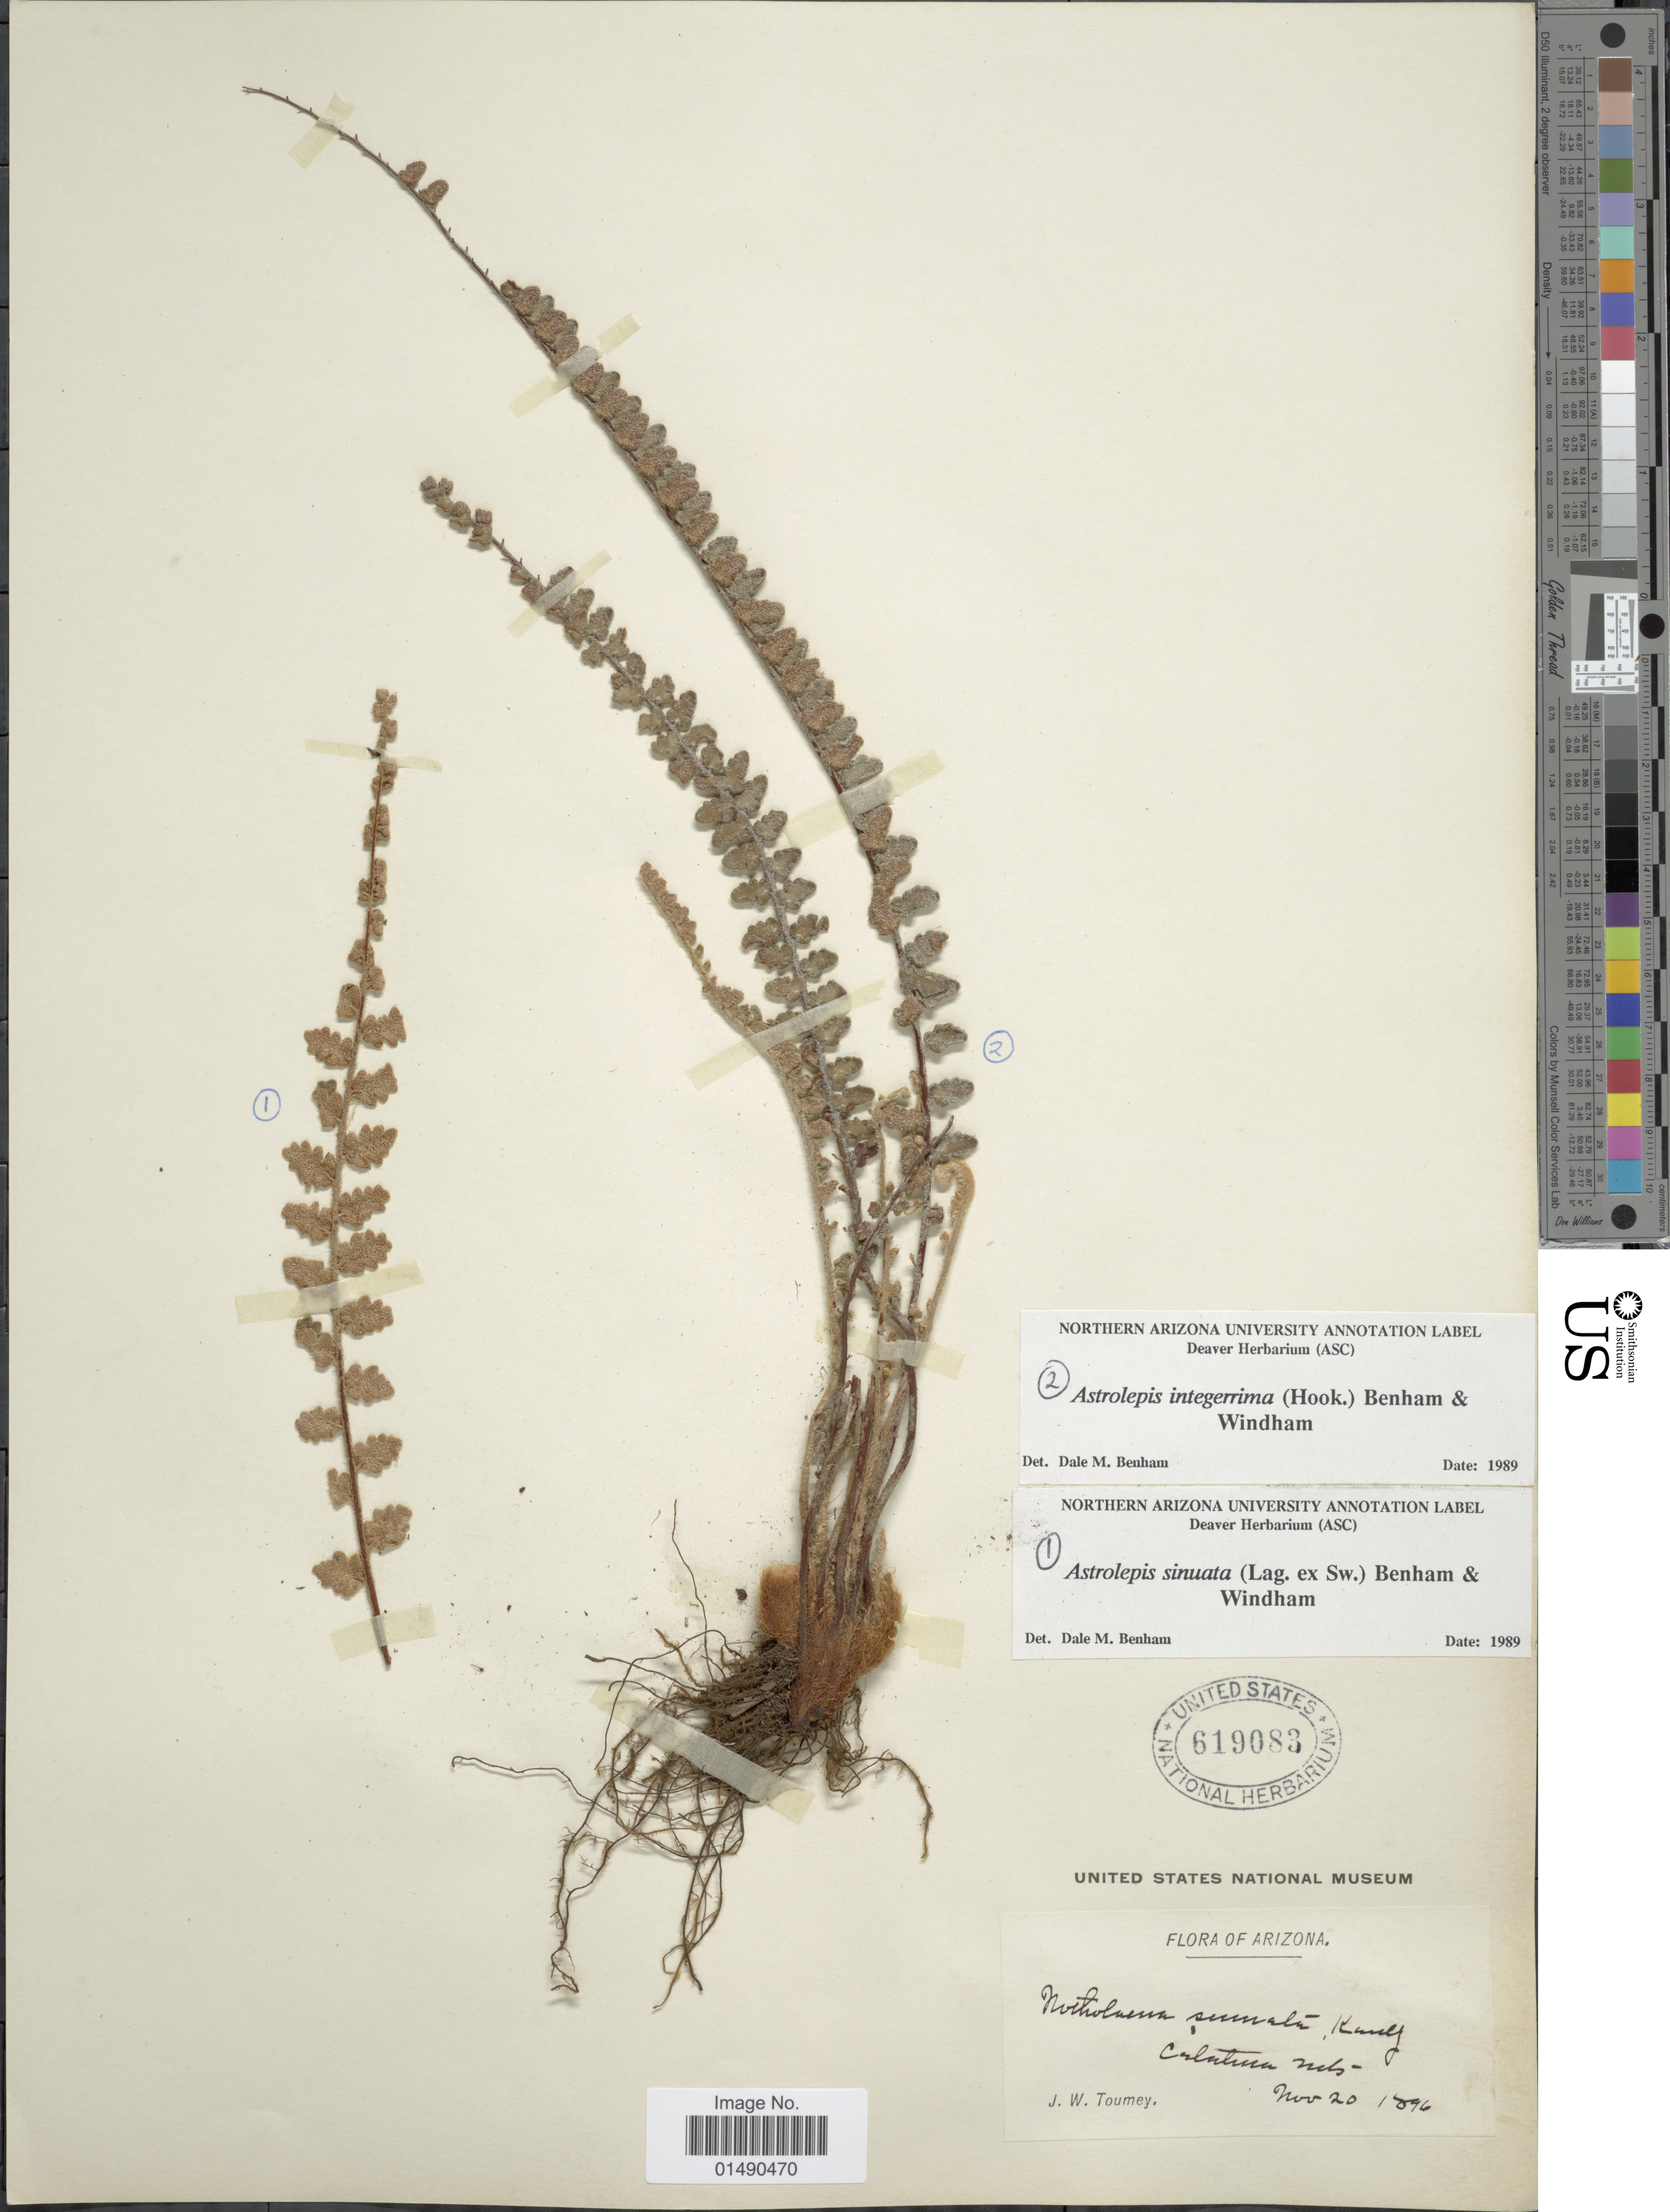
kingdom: Plantae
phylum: Tracheophyta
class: Polypodiopsida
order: Polypodiales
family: Pteridaceae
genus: Astrolepis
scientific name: Astrolepis integerrima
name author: (Hook.) D.M. Benham & Windham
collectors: J. W. Toumey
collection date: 1896-11-20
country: United States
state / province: Arizona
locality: Catalina Mts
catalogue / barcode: US 619083